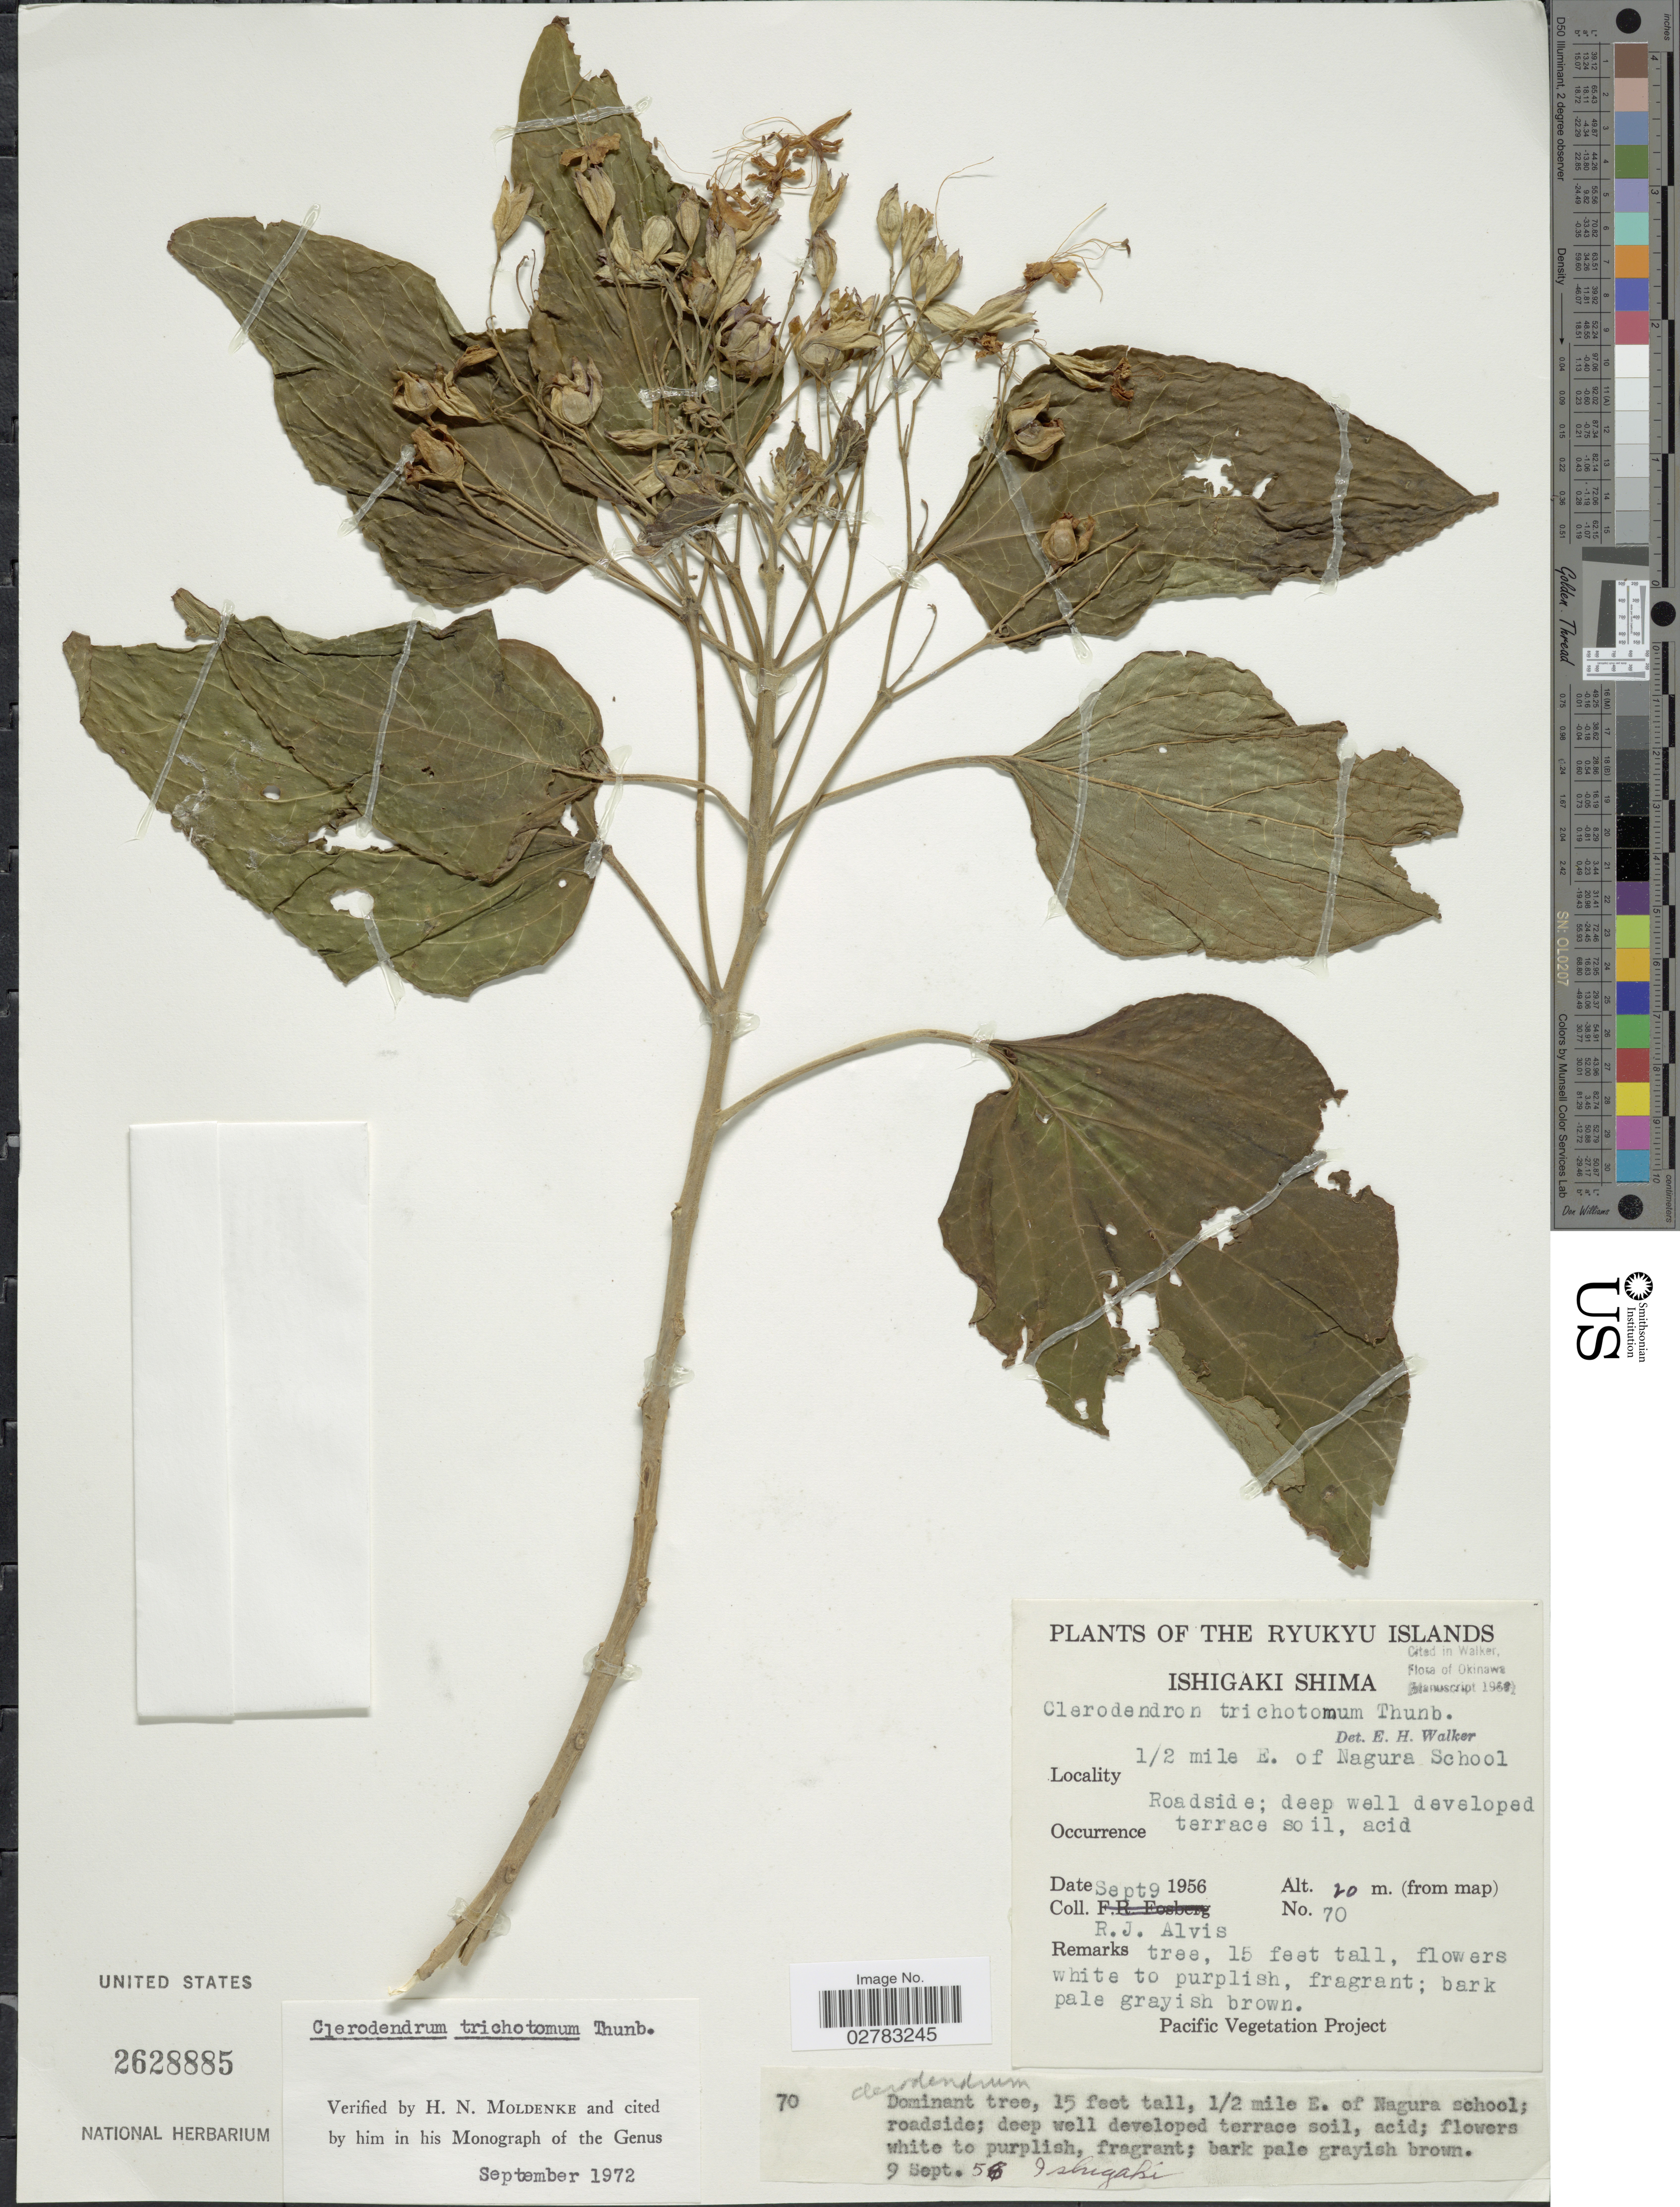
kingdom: Plantae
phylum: Tracheophyta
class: Magnoliopsida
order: Lamiales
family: Lamiaceae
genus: Clerodendrum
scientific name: Clerodendrum trichotomum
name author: Thunb.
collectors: R. Alvis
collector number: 70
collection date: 1956-09-09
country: Japan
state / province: Okinawa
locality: The Ryukyu Islands, Ishigaki Shima, 1/2 mile E. of Nagura School.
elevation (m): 20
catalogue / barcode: US 2628885